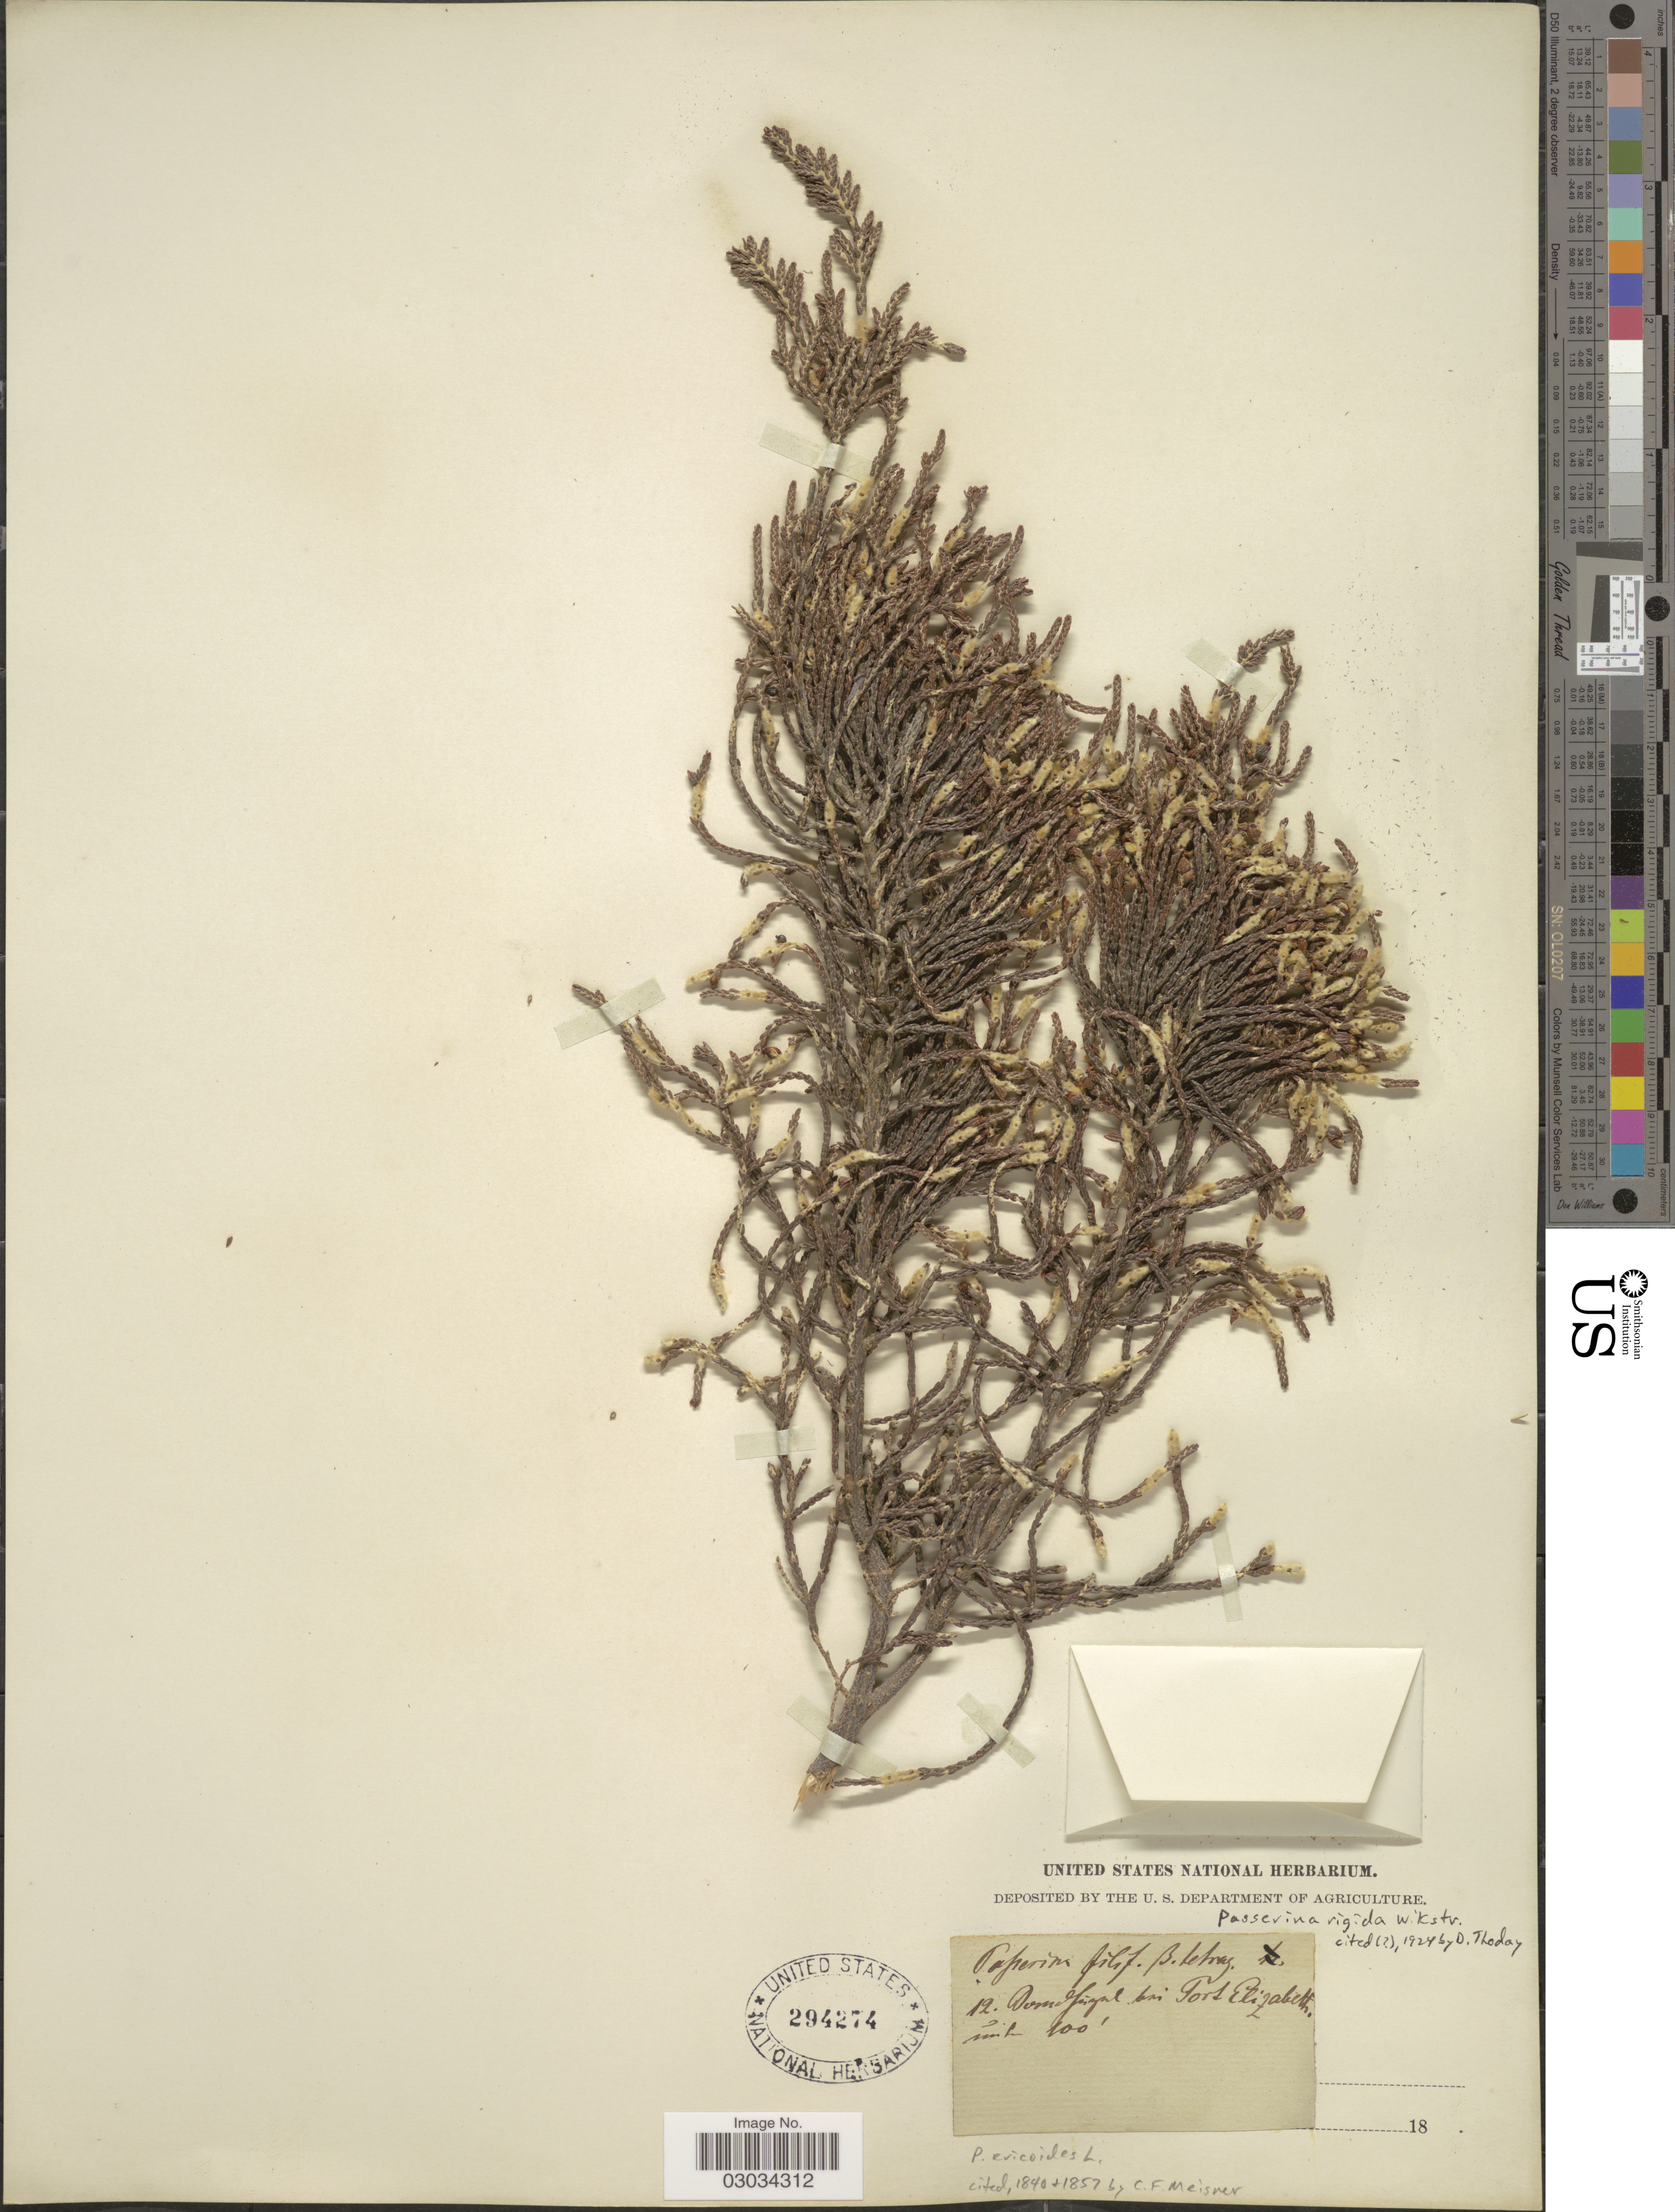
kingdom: Plantae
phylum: Tracheophyta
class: Magnoliopsida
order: Malvales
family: Thymelaeaceae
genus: Passerina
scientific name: Passerina rigida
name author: Wikstr.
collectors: ex herb. United States National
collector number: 12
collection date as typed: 18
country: South Africa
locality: Domd Jingal [interpreted] bei Port Elizabeth.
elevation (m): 30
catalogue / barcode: US 294274